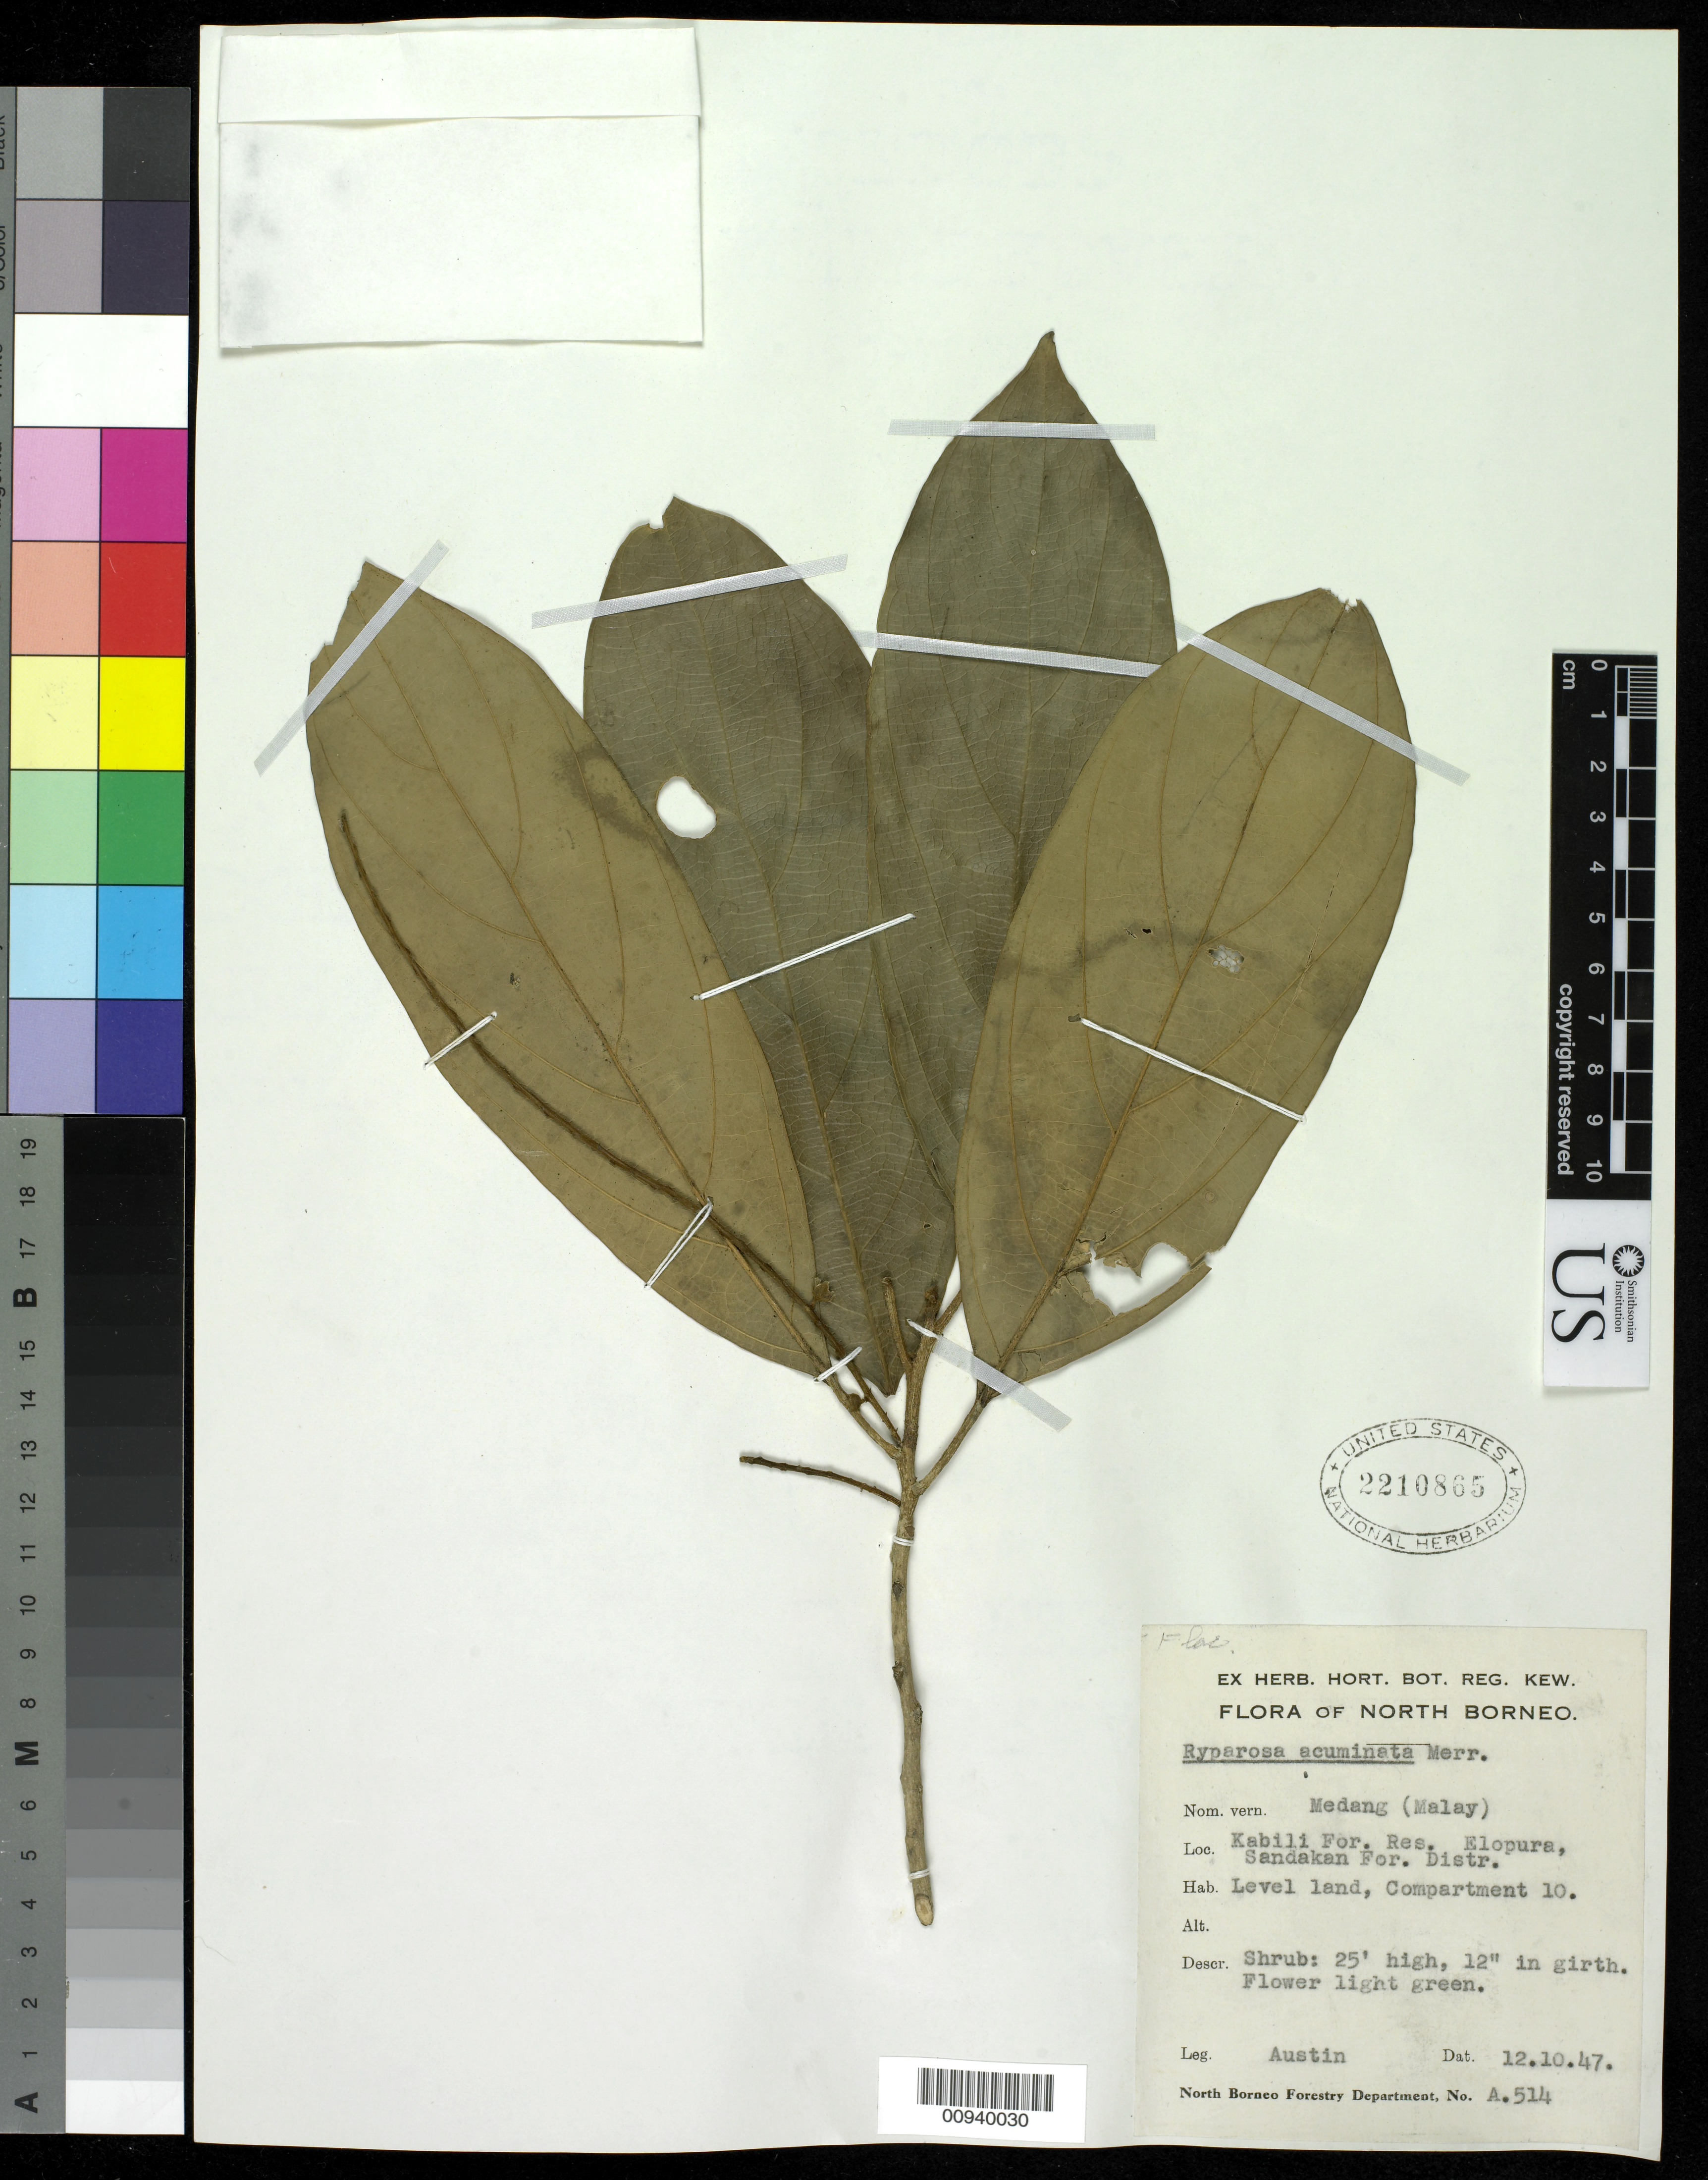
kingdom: Plantae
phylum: Tracheophyta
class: Magnoliopsida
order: Malpighiales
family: Achariaceae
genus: Ryparosa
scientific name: Ryparosa acuminata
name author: Merr.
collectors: -. Austin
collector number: A 514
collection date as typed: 12 Oct 1947 or 10 Dec 1947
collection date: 1947-10-12 or 1947-12-10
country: Malaysia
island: Borneo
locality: Kabili For. Res. Elopura, Sandakan For. District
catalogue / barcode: US 2210865